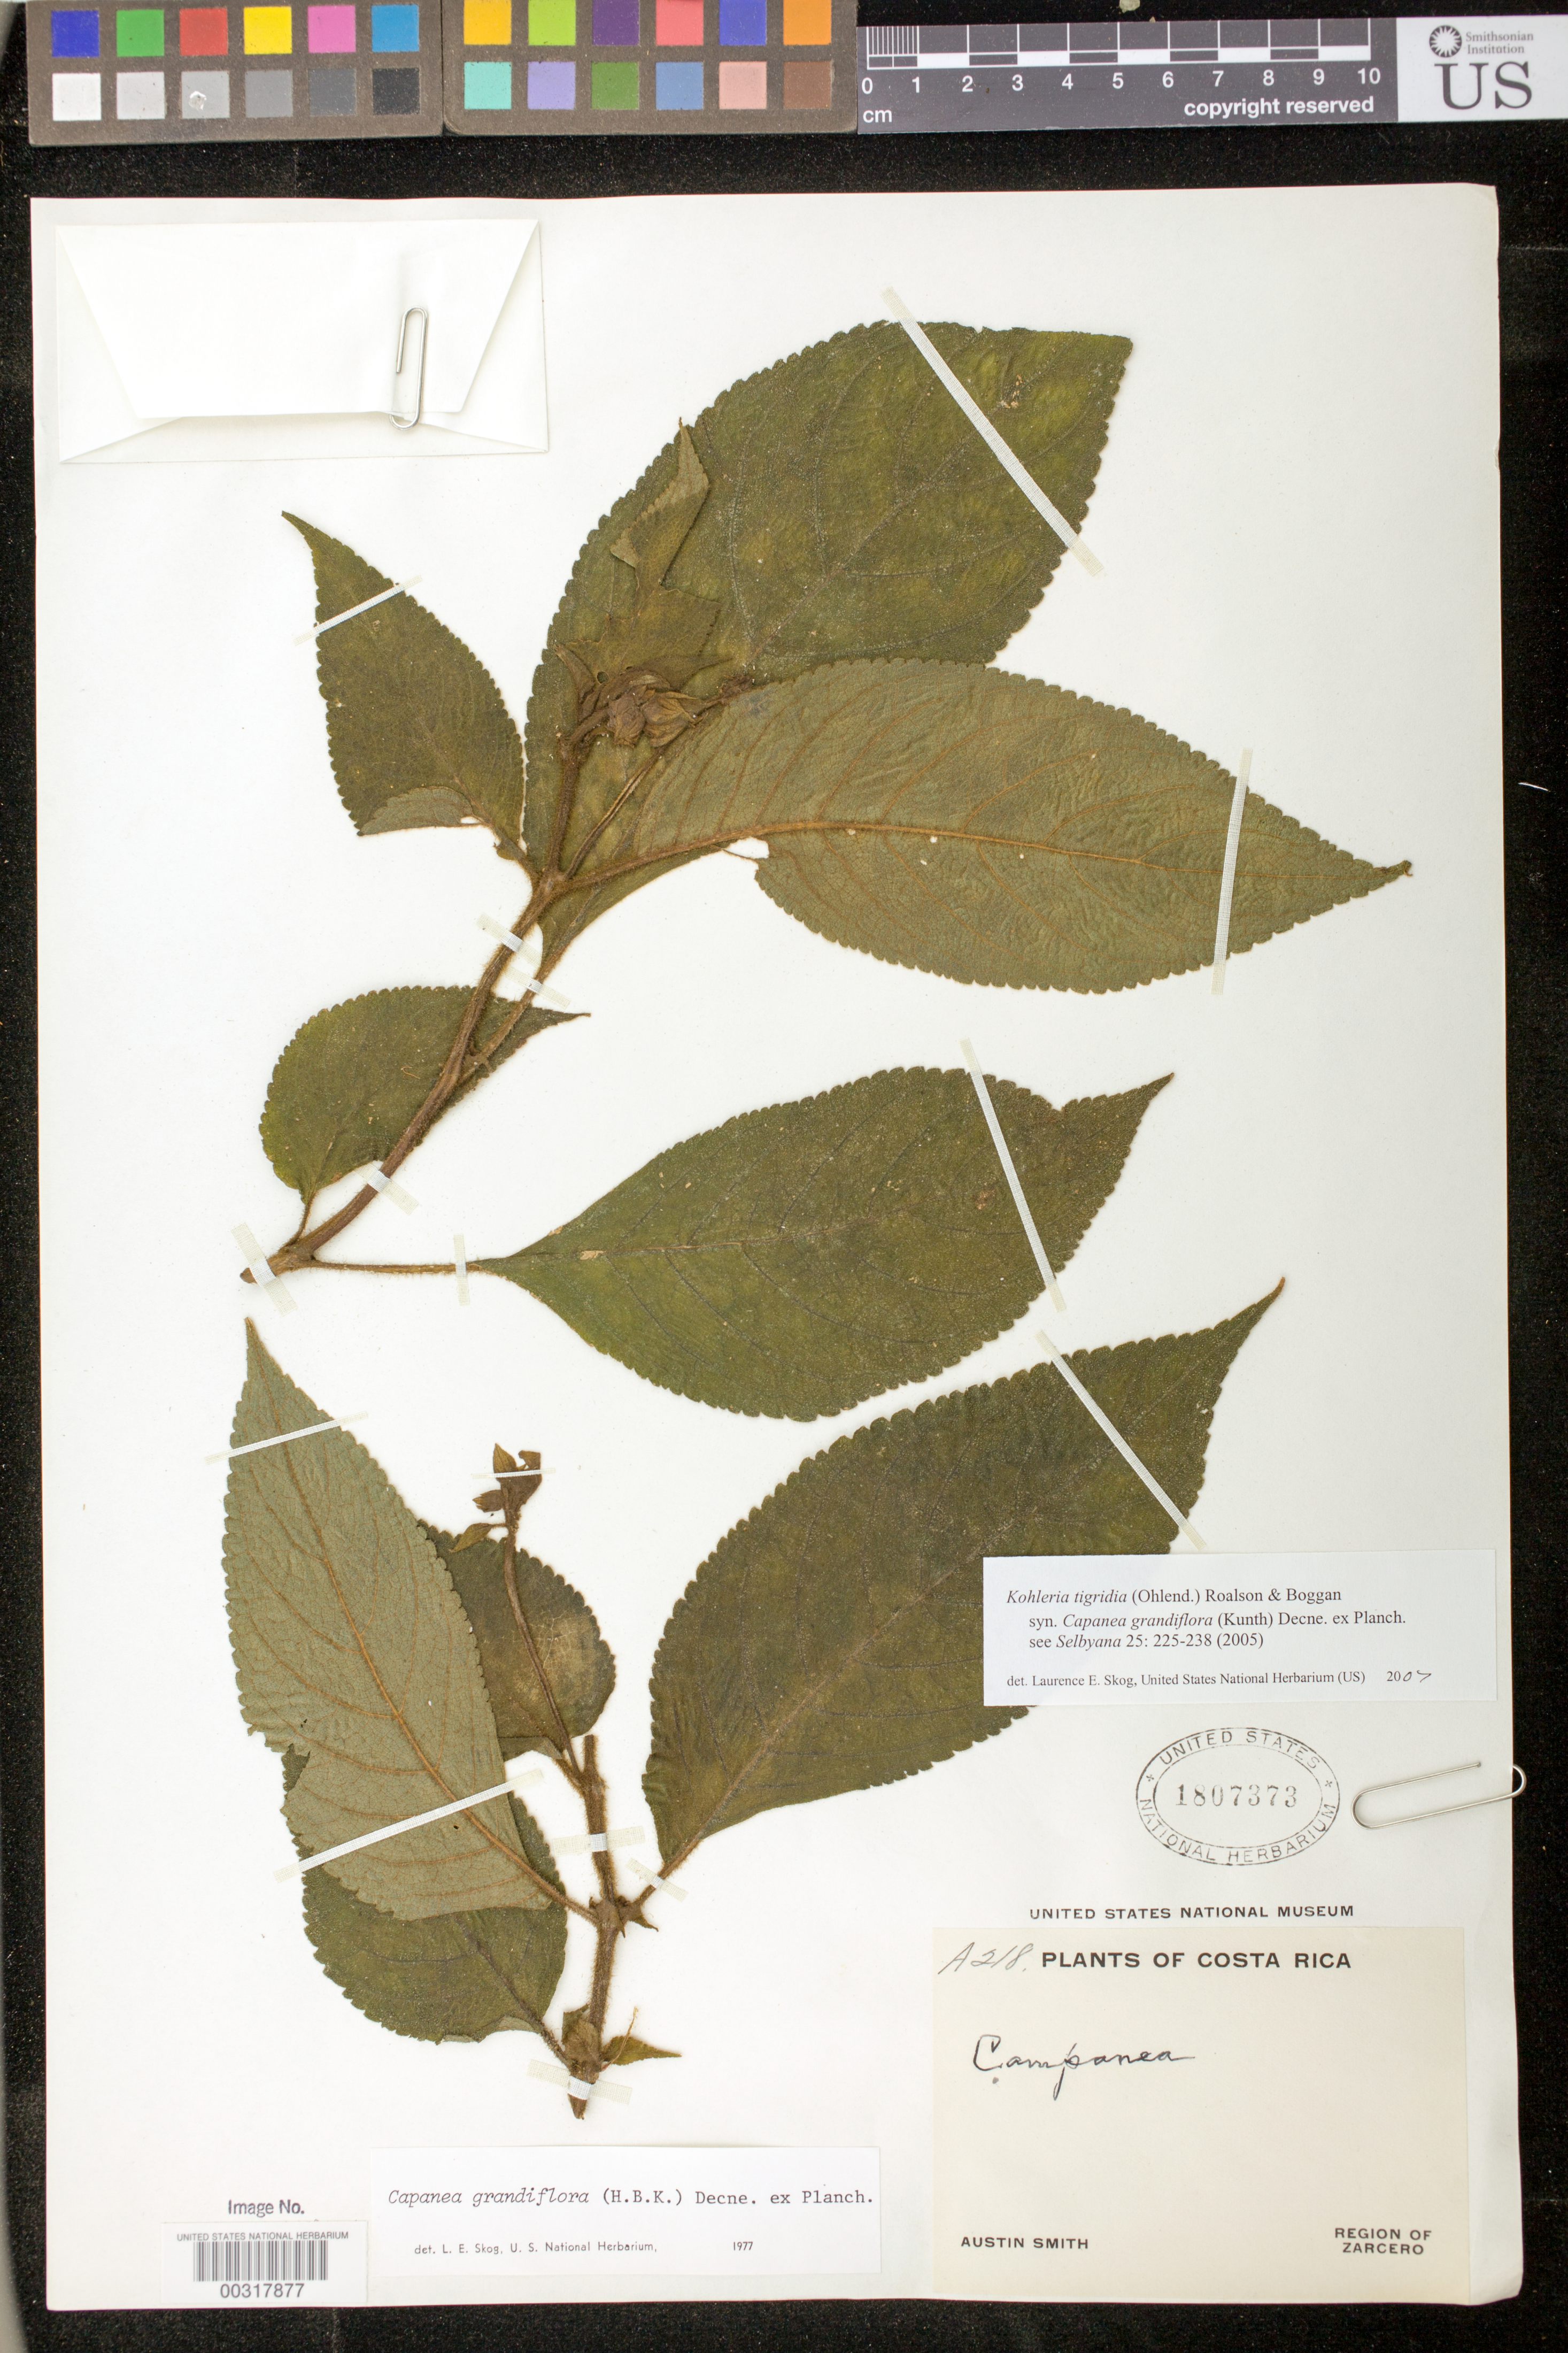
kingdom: Plantae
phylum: Tracheophyta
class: Magnoliopsida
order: Lamiales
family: Gesneriaceae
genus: Kohleria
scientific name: Kohleria tigridia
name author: (Ohlend.) Roalson & Boggan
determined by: Boggan, J. K.; Skog, L. E.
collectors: Aust P. Smith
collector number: A 218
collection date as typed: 25 Aug 1937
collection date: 1937-08-25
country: Costa Rica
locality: Zarcero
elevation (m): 1433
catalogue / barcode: US 1807373